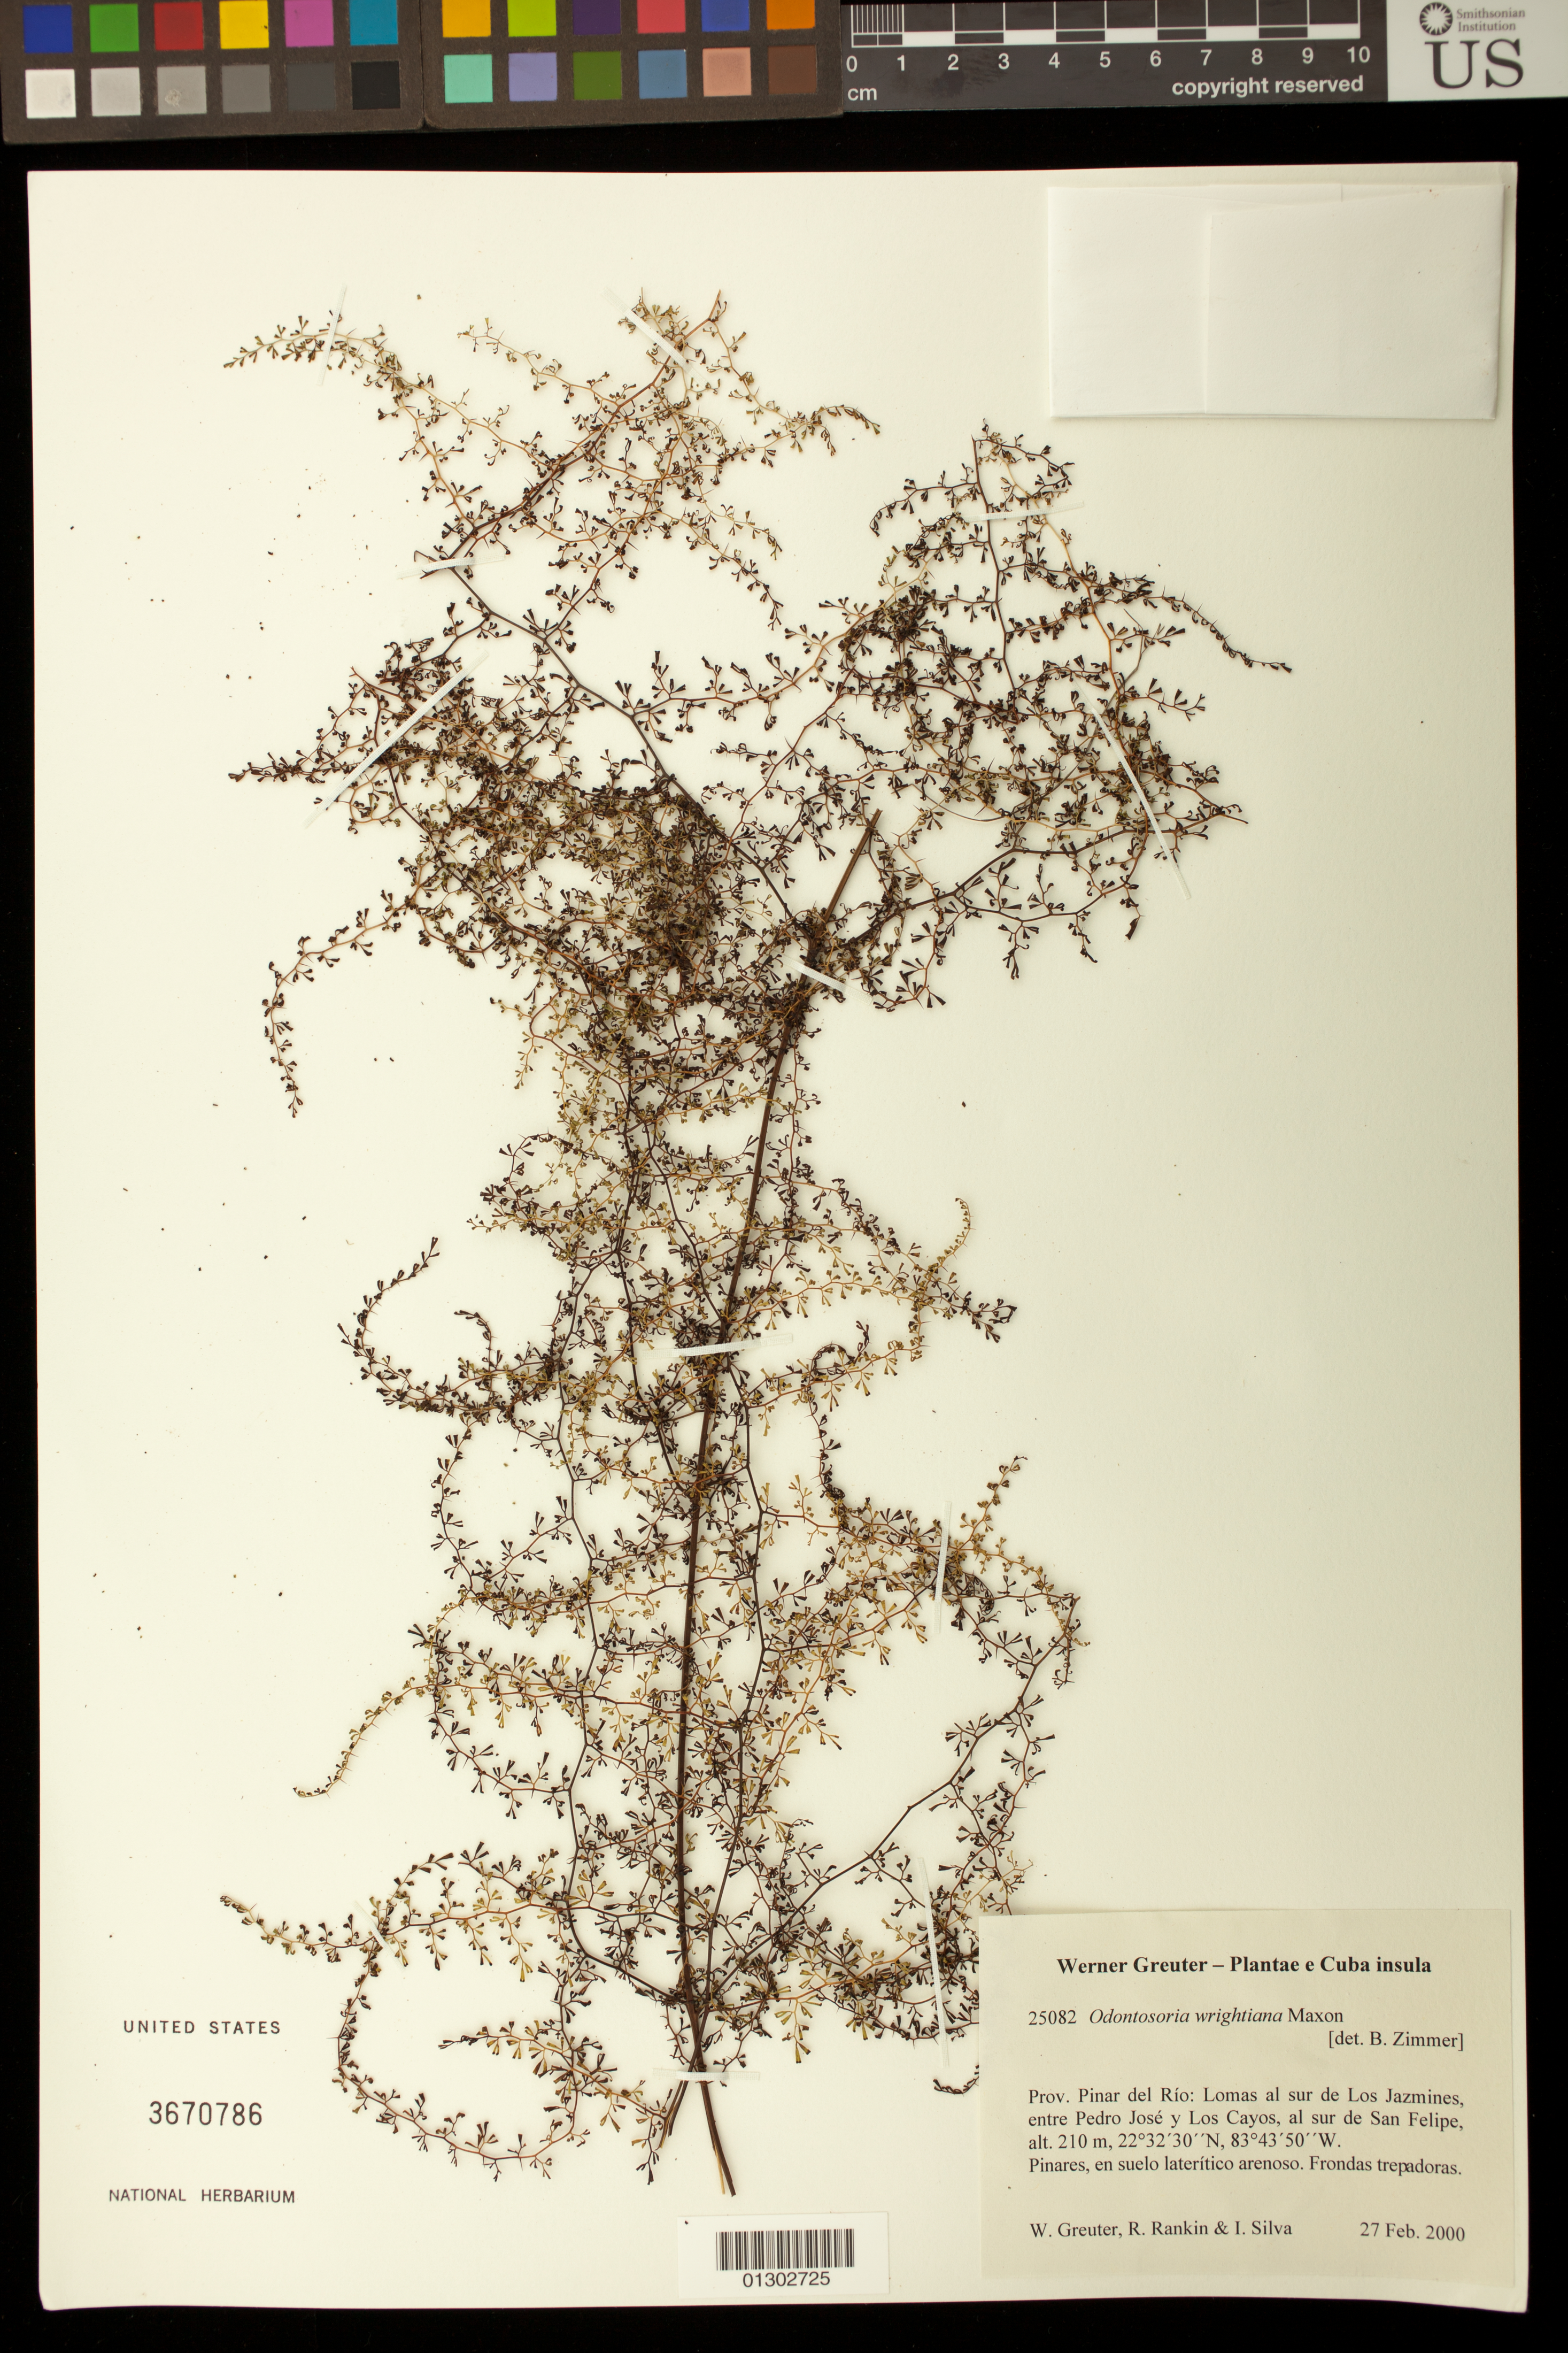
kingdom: Plantae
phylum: Tracheophyta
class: Polypodiopsida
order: Polypodiales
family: Lindsaeaceae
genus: Odontosoria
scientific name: Odontosoria wrightiana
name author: Maxon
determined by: Zimmer, B.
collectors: W. R. Greuter, R. Rankin Rodriguez & I. Silva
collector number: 25082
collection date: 2000-02-27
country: Cuba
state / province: Pinar del Rio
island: Cuba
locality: Los Jazmines, lomas al sur; entre Pedro José y Los Cayos, al sur de San Felipe.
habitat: Pinares, en suelo laterítico arenoso.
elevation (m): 210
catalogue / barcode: US 3670786